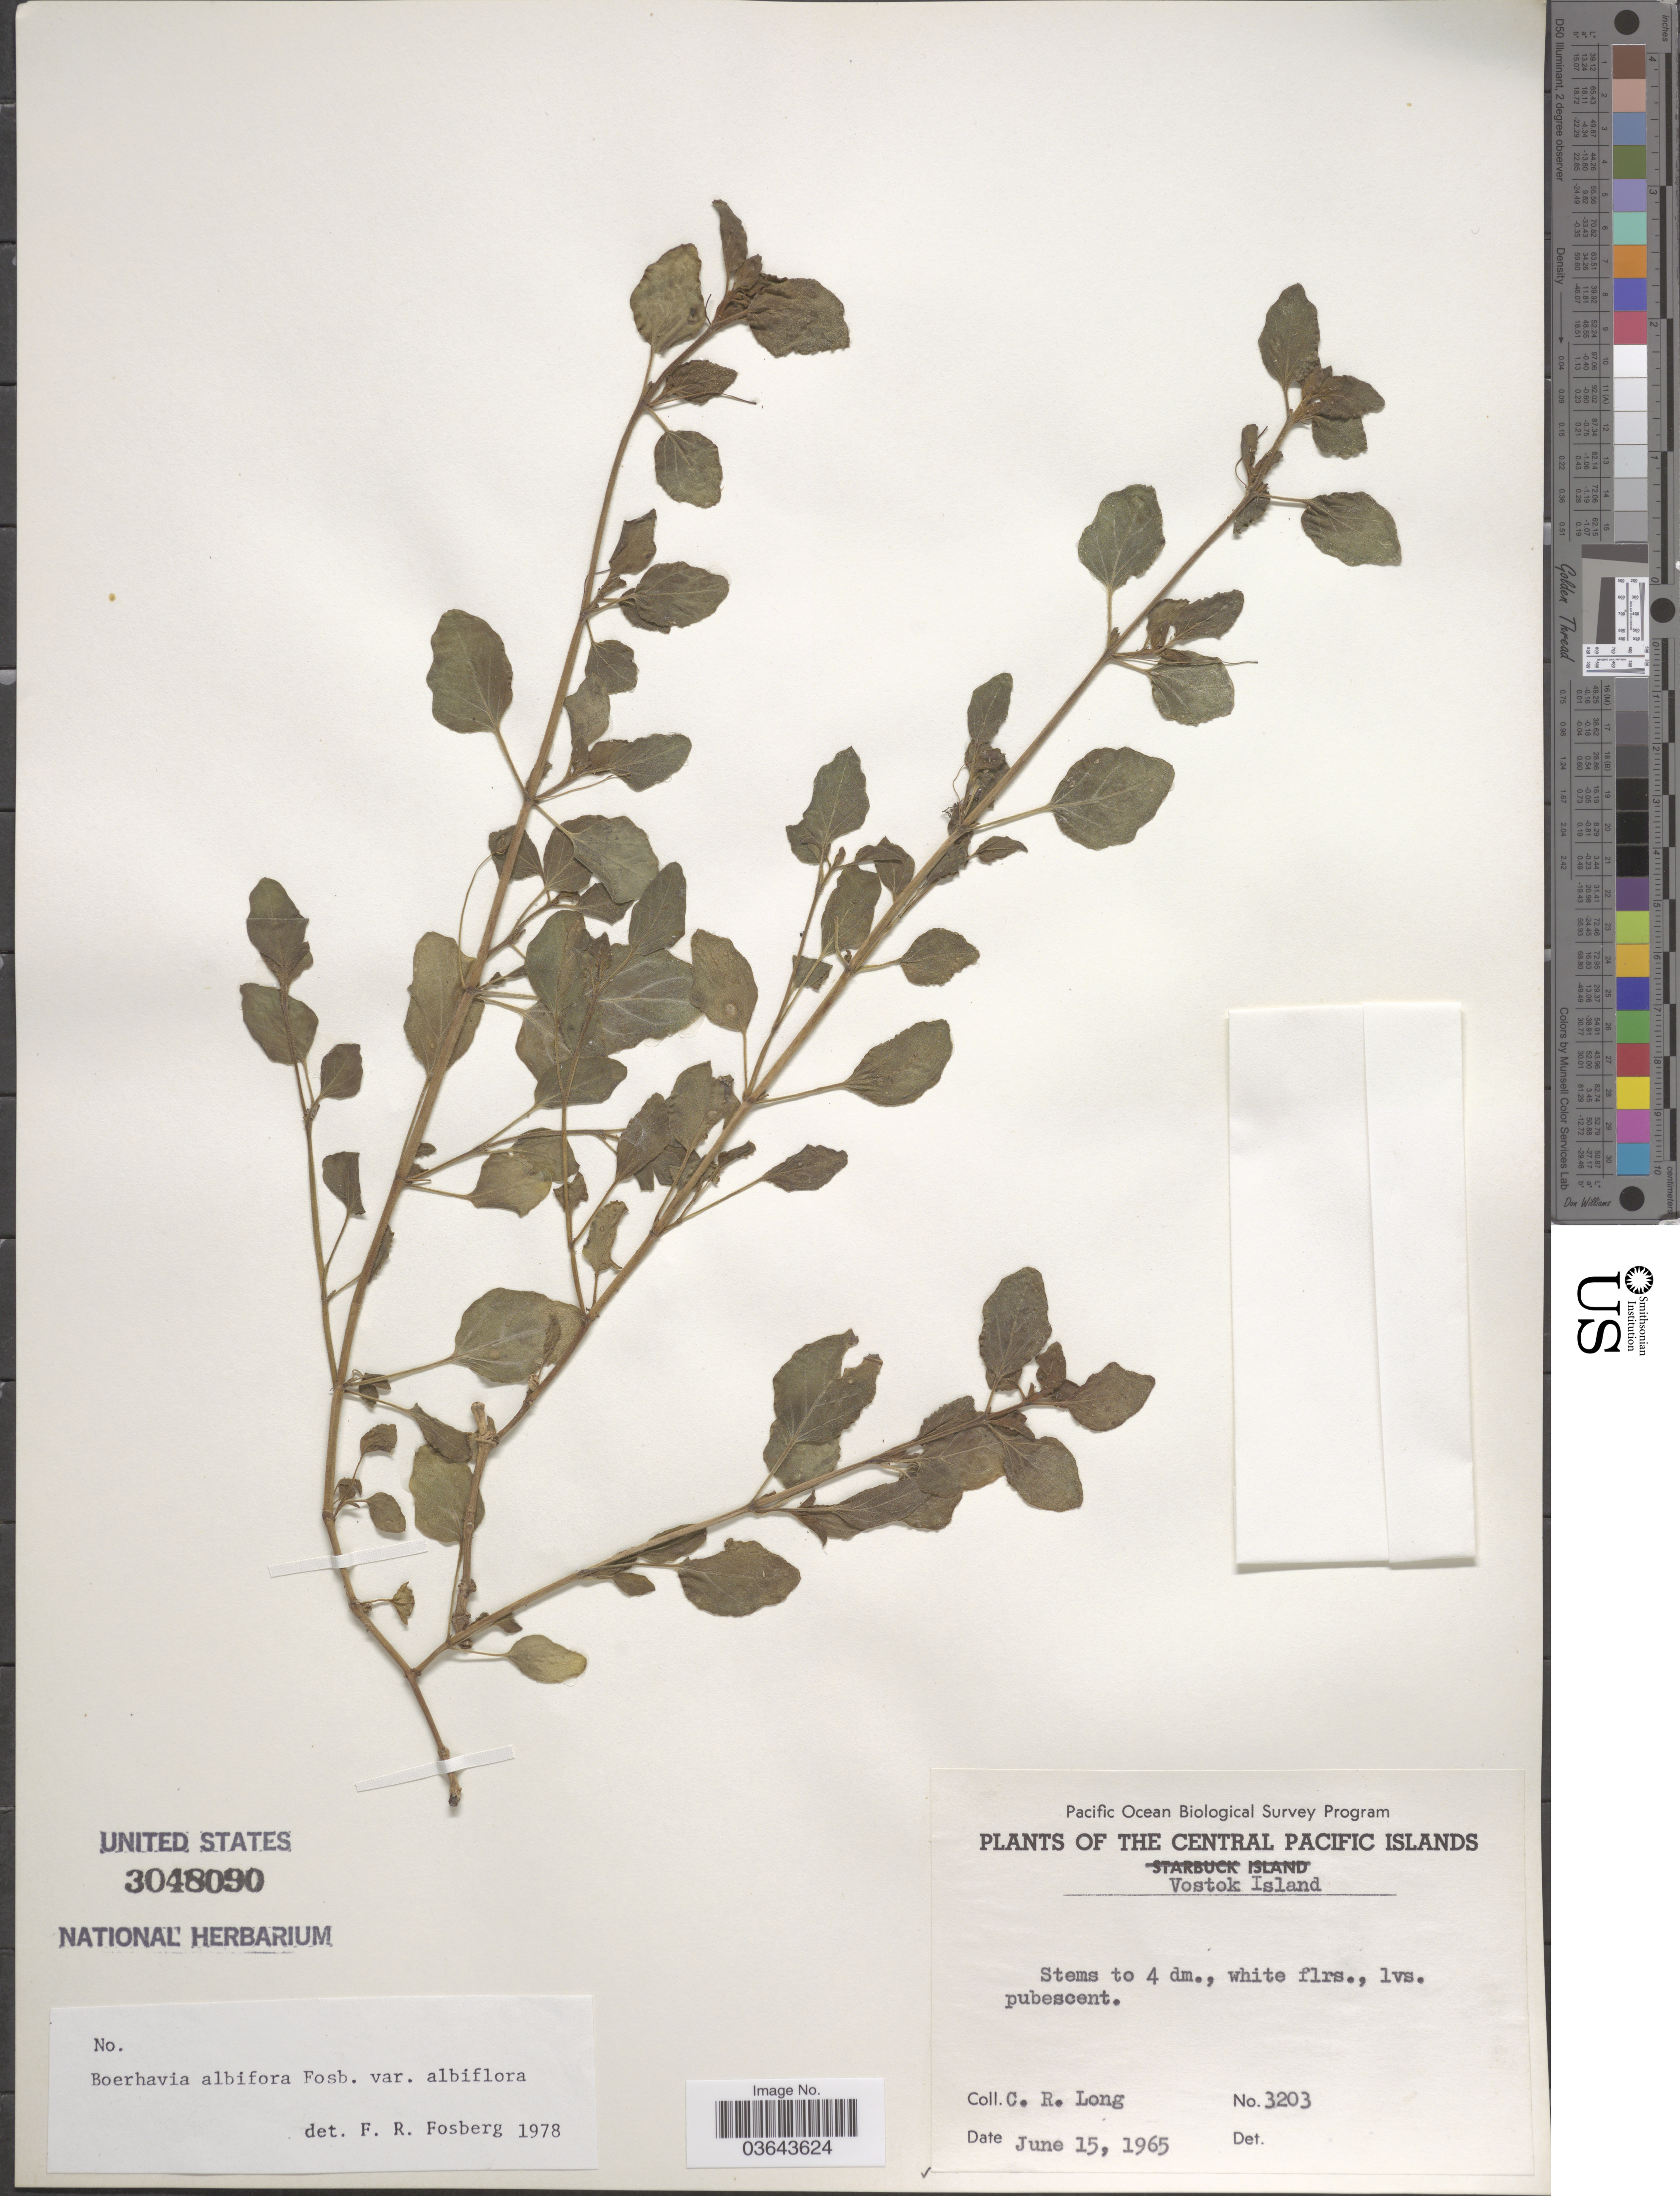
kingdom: Plantae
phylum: Tracheophyta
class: Magnoliopsida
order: Caryophyllales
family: Nyctaginaceae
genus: Boerhavia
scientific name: Boerhavia albiflora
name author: Fosberg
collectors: C. R. Long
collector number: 3203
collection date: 1965-06-15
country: Kiribati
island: Vostok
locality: The Central Pacific Islands. Vostok Island.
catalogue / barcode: US 3048090